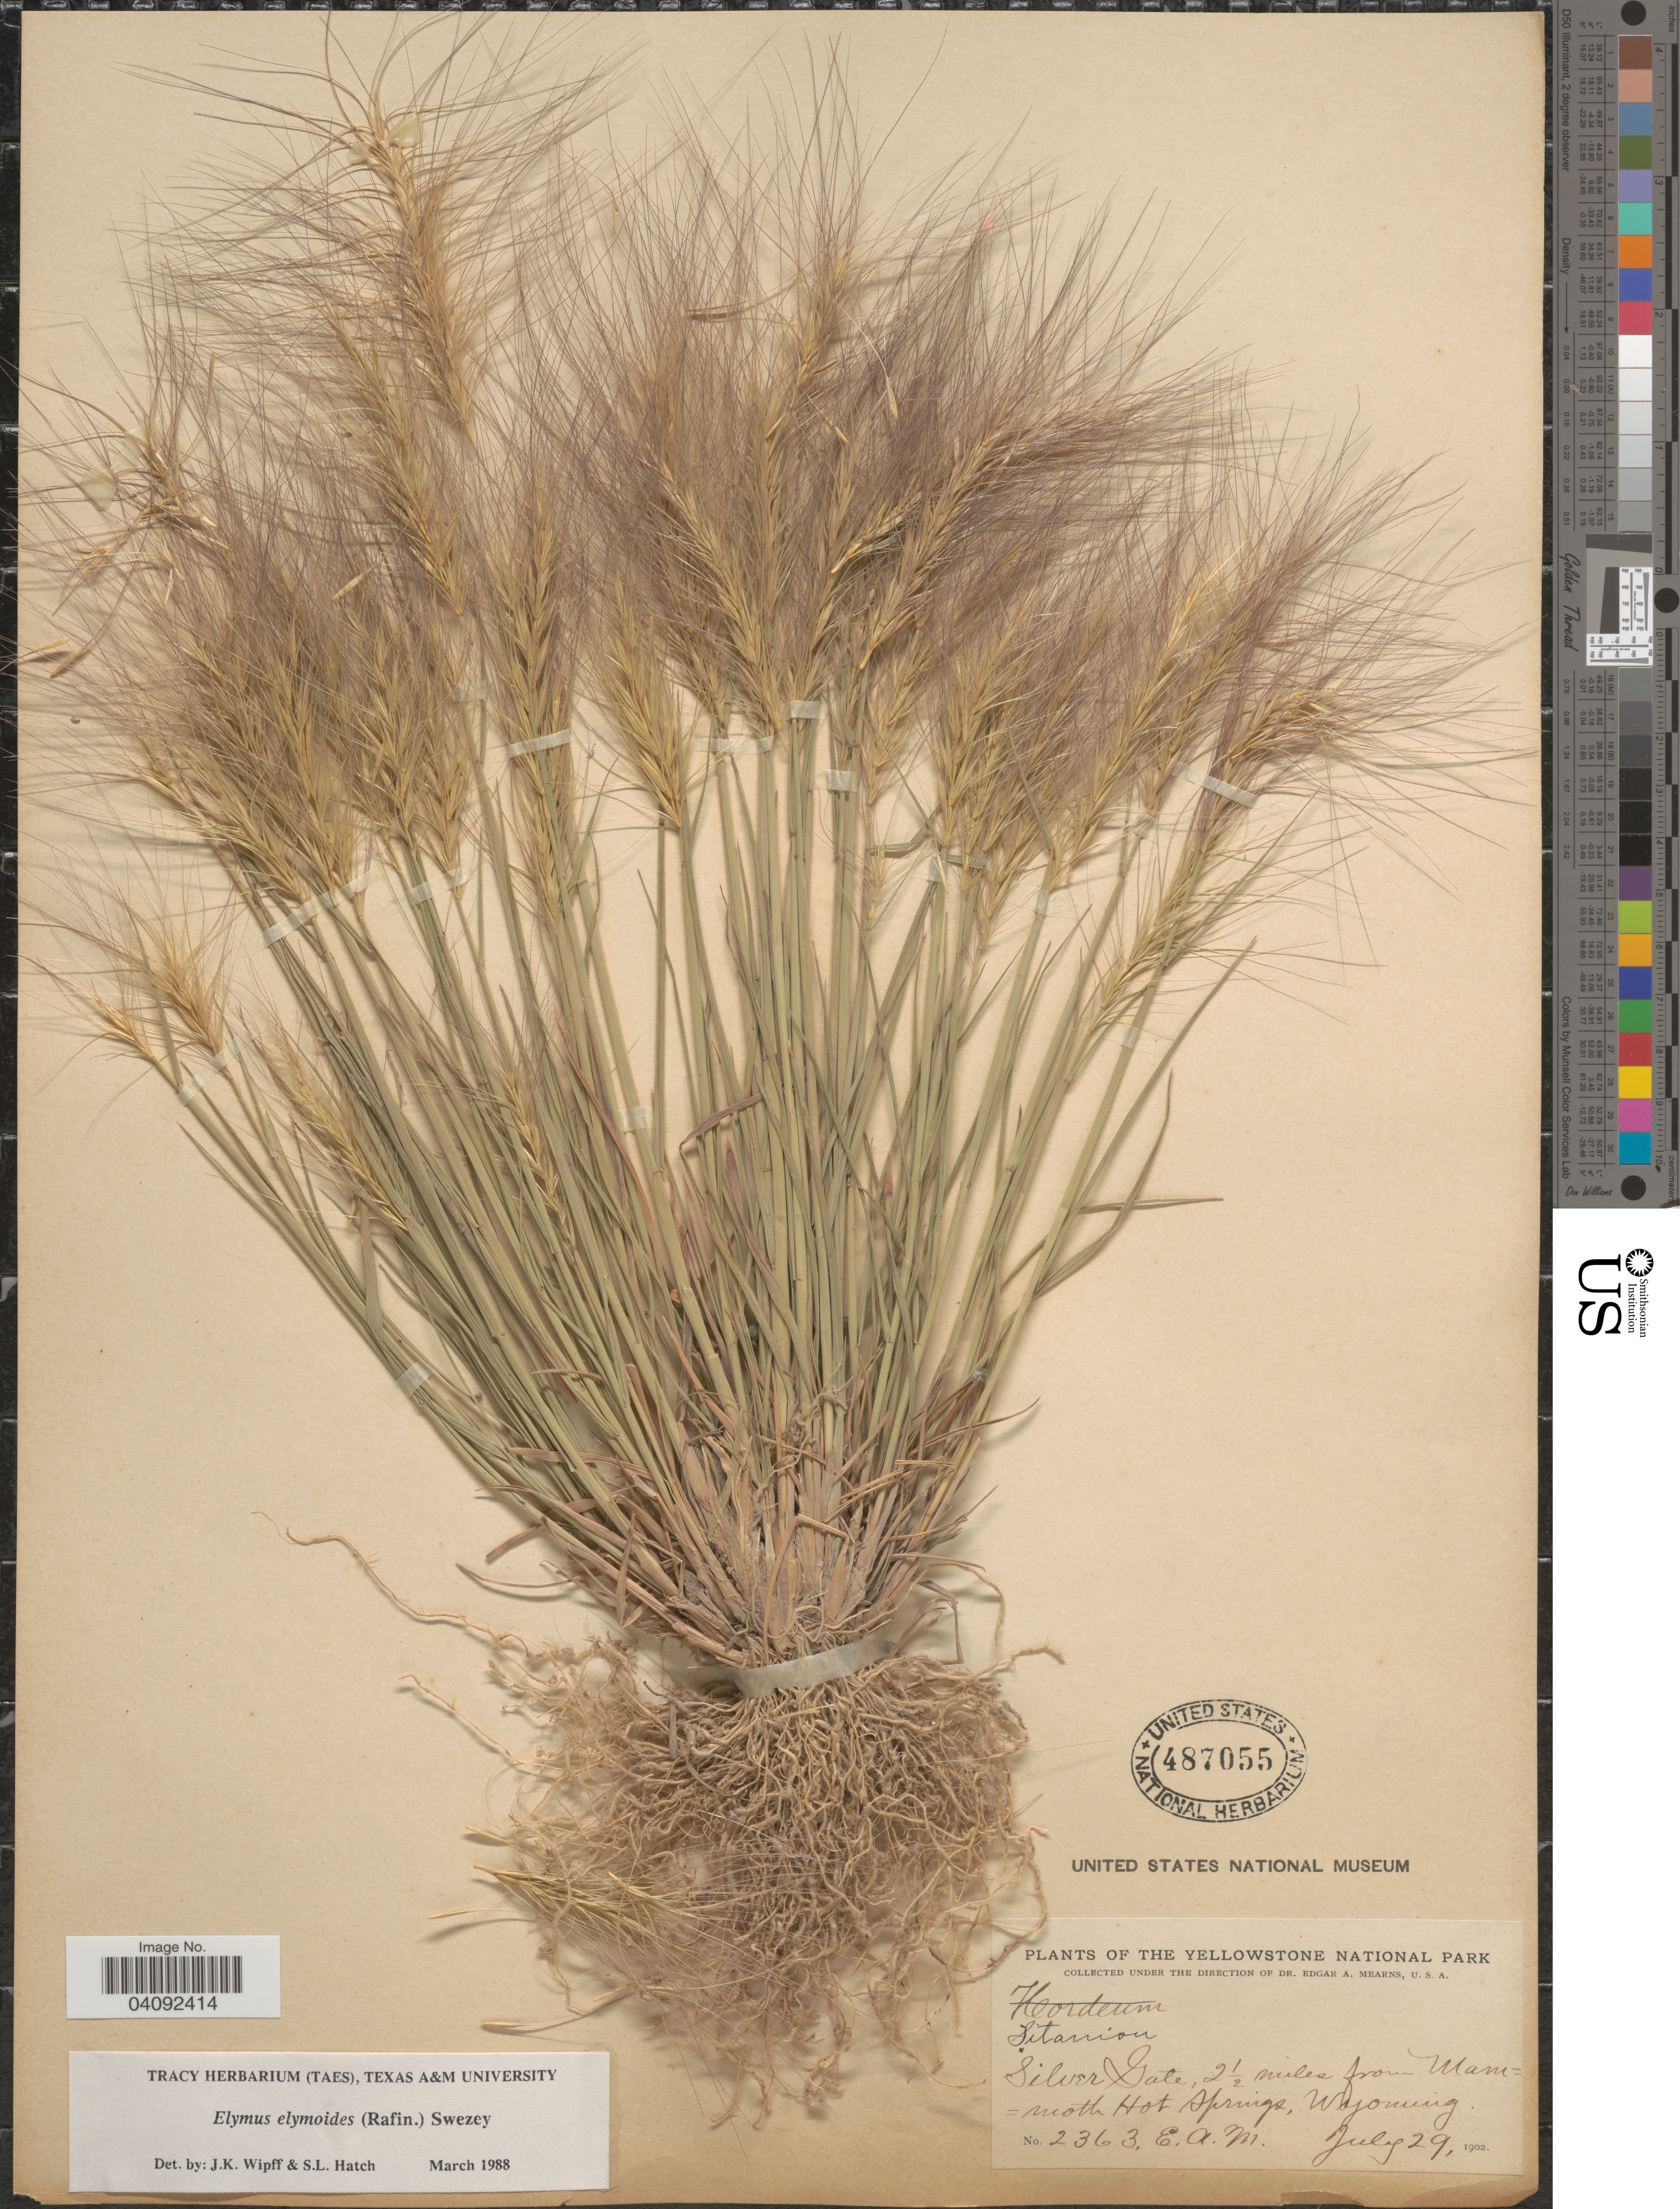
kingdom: Plantae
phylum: Tracheophyta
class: Liliopsida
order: Poales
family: Poaceae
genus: Elymus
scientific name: Elymus elymoides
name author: (Raf.) Swezey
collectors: E. A. Mearns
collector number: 2363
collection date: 1902-07-29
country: United States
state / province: Wyoming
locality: The Yellowstone National Park. Silver Gate, 2½ miles from Mammoth Hot Springs.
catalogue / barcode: US 487055